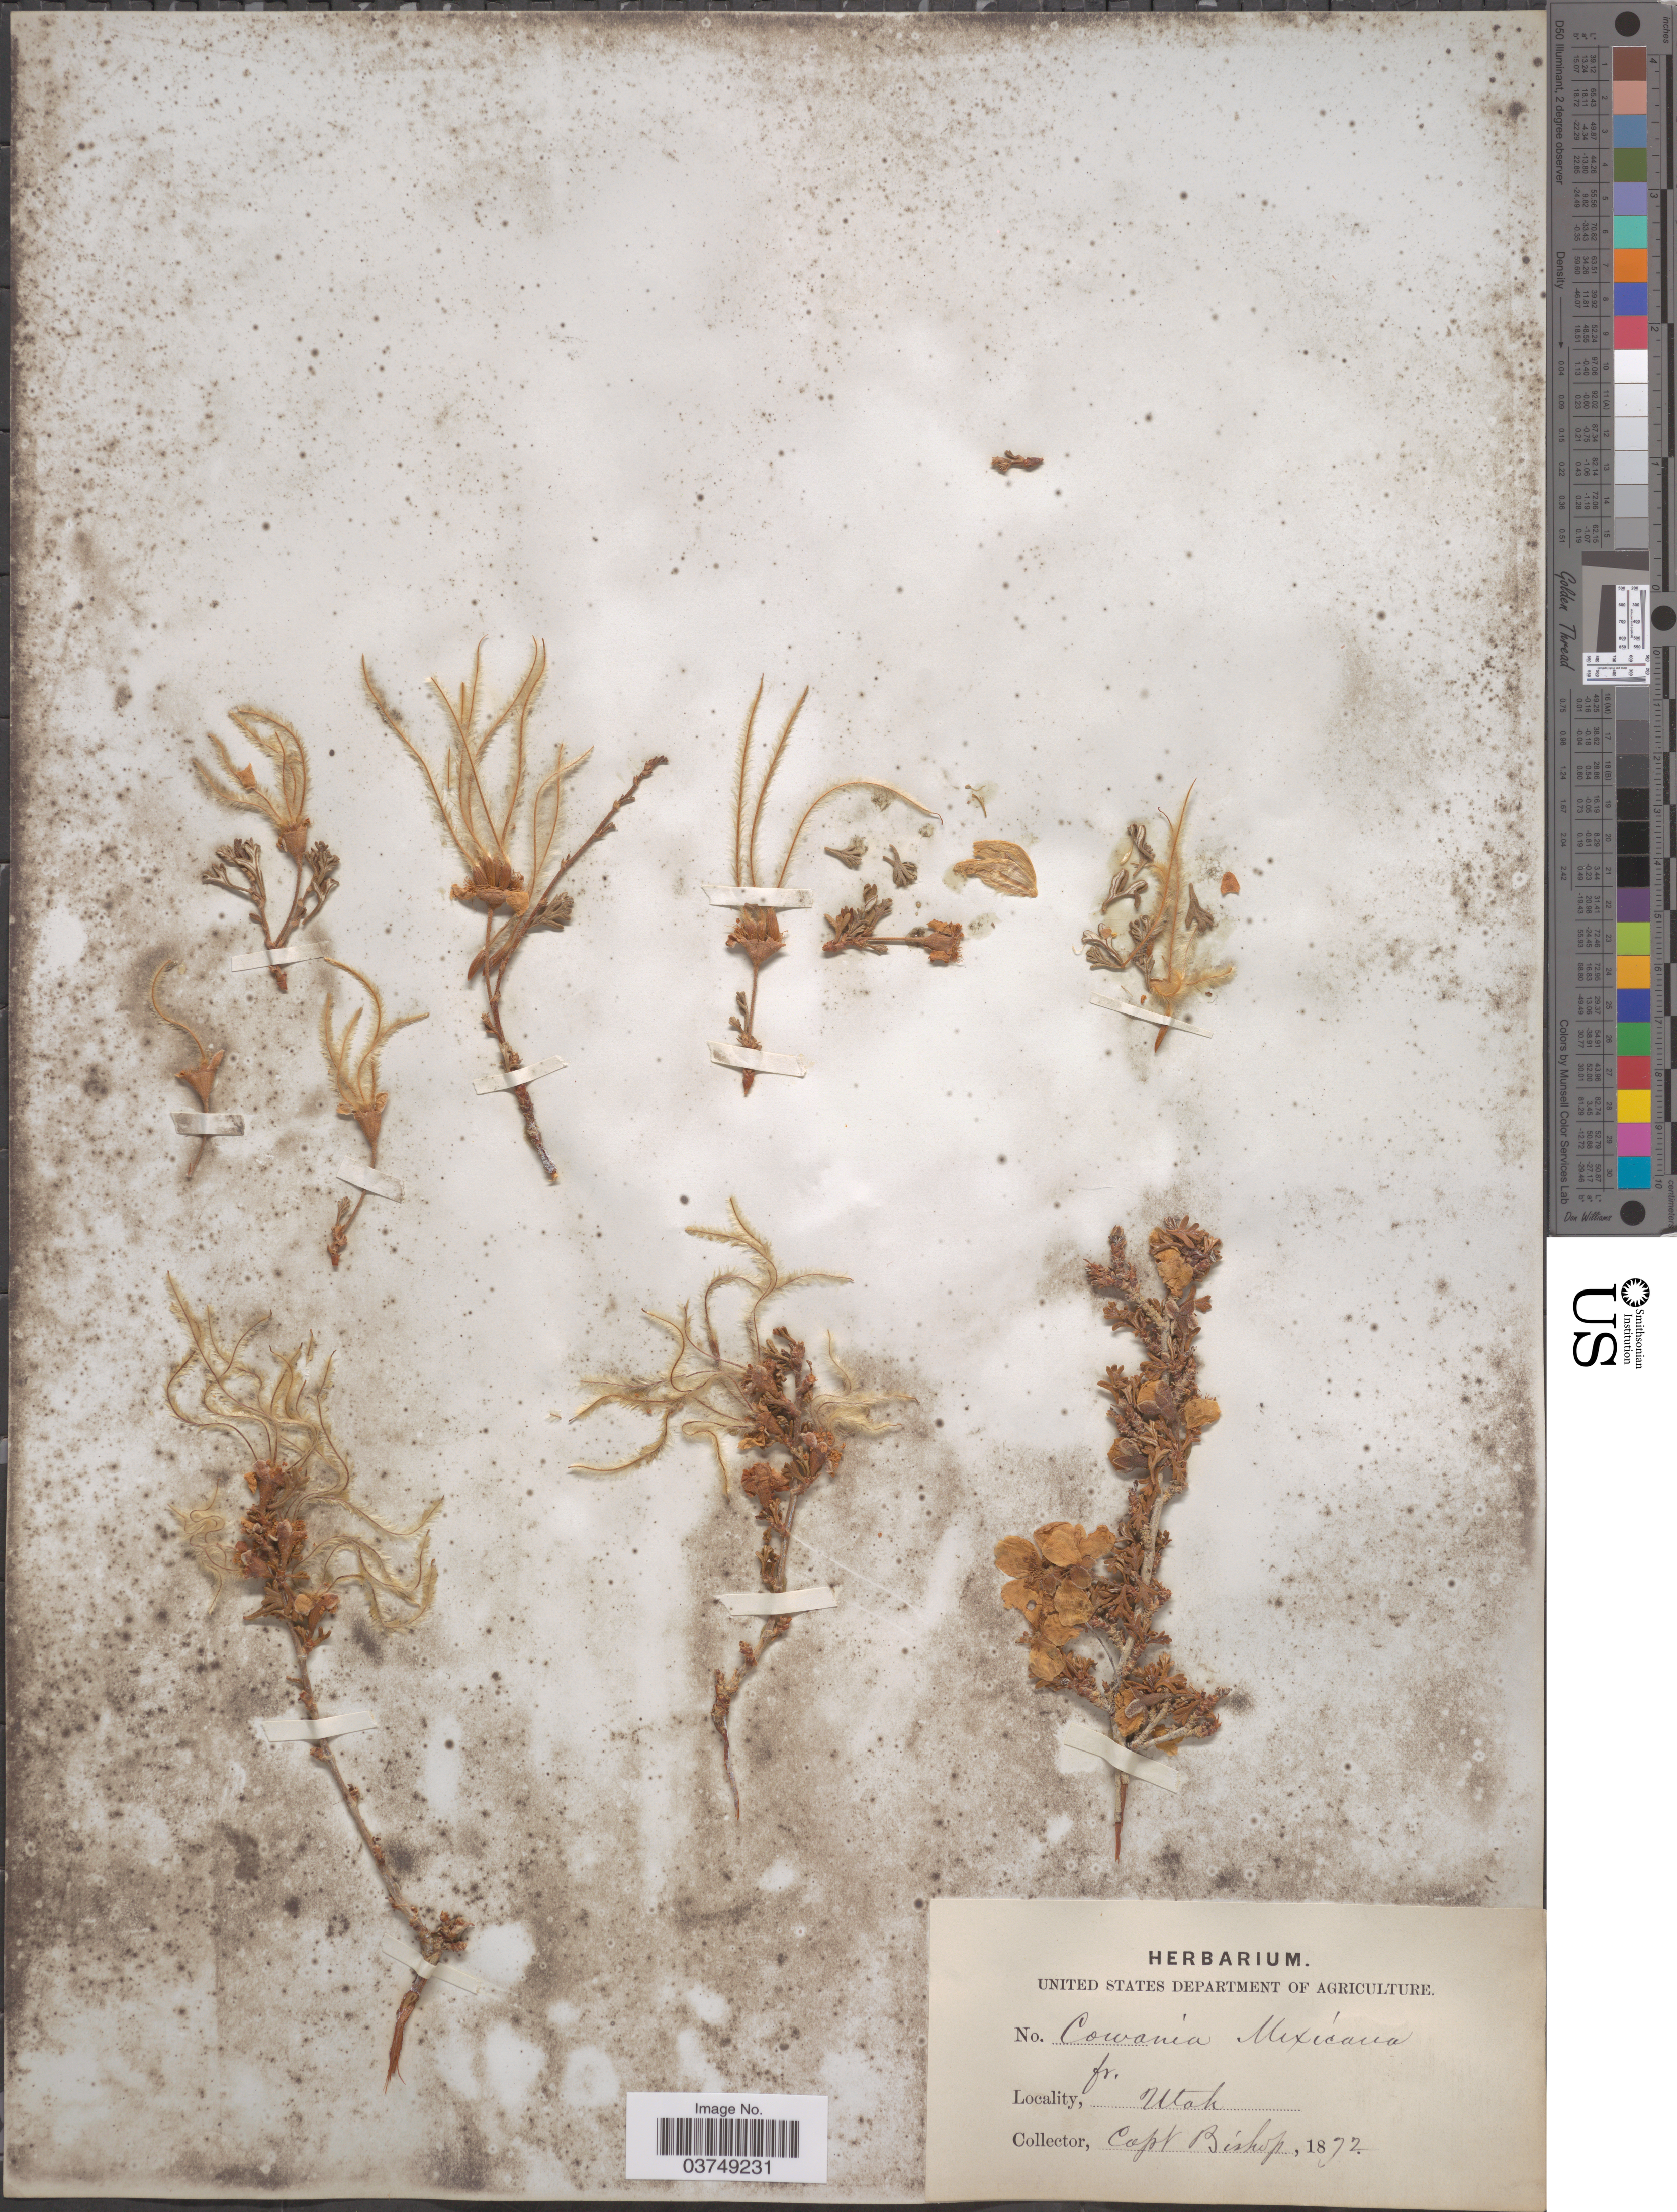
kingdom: Plantae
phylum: Tracheophyta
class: Magnoliopsida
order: Rosales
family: Rosaceae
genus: Purshia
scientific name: Purshia stansburyana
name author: (Torr.) Henrickson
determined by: Strong, Mark T., (BOT), Smithsonian Institution - National Museum of Natural History (UNITED STATES)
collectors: F. M. Bishop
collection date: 1872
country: United States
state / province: Utah